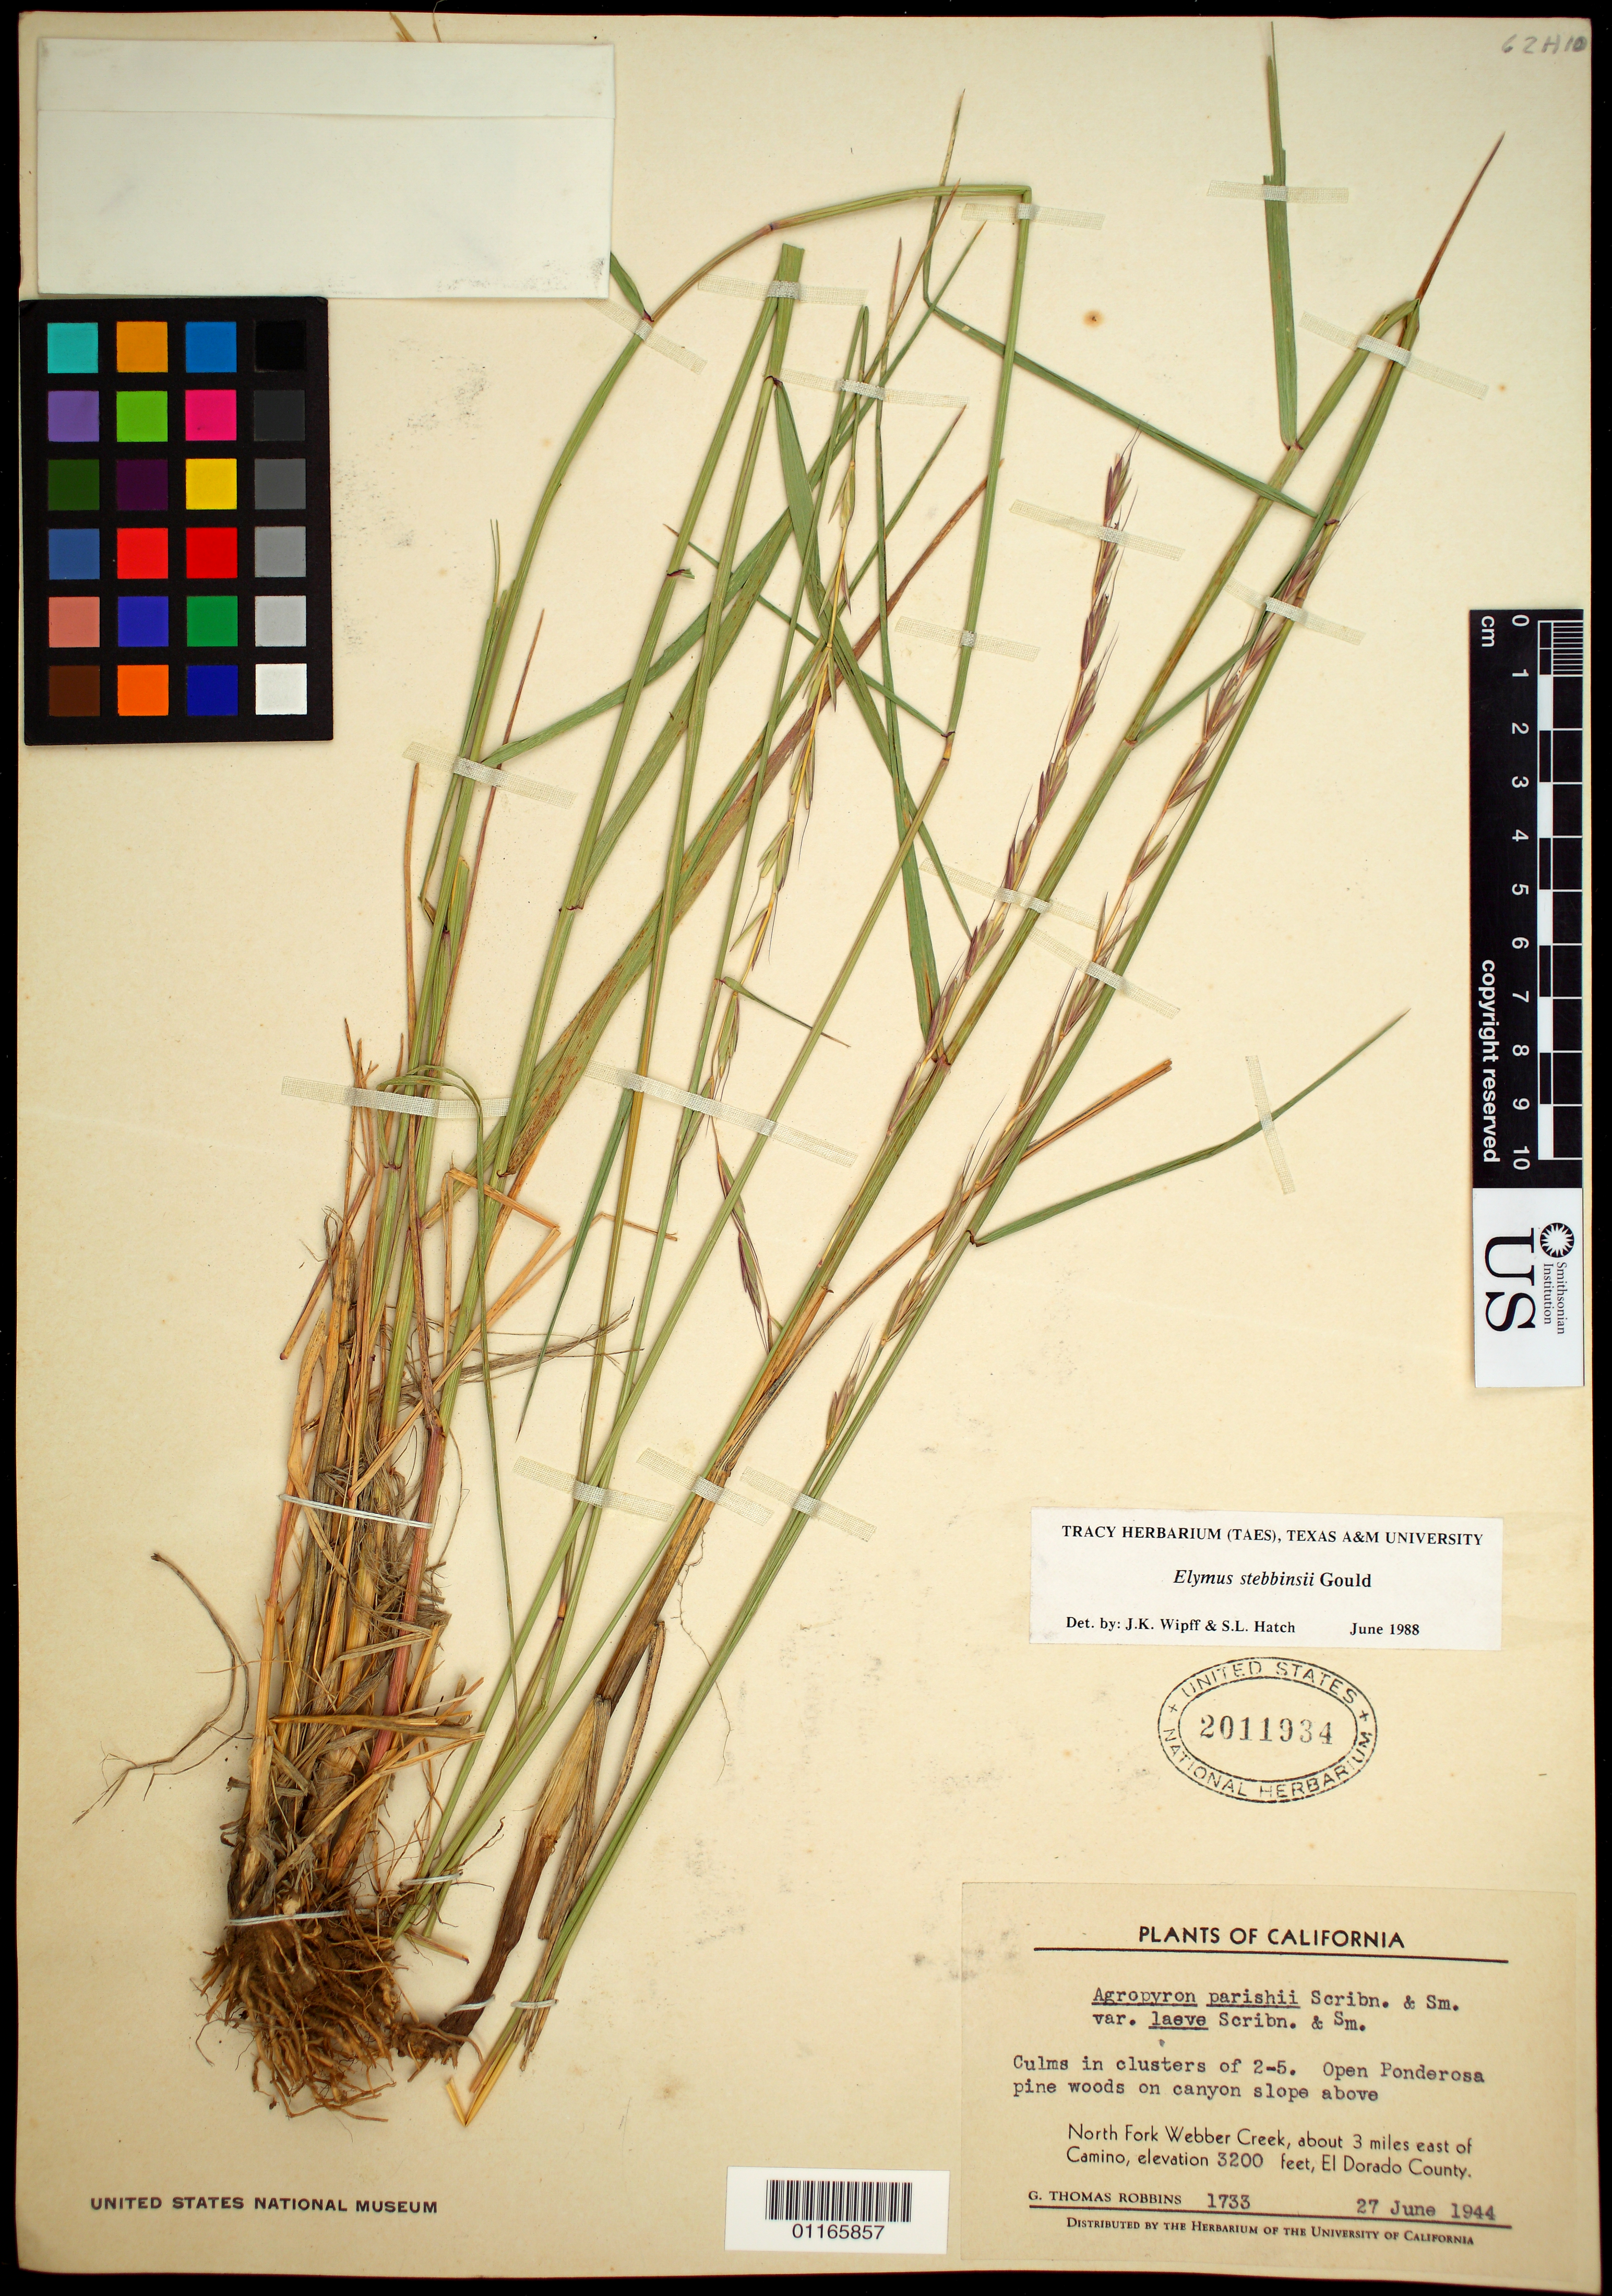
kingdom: Plantae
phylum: Tracheophyta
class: Liliopsida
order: Poales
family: Poaceae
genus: Elymus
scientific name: Elymus stebbinsii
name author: Gould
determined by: Wipff, J. K.; Hatch, S. L.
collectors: G. T. Robbins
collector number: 1733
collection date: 1944-06-27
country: United States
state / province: California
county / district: El Dorado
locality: North Fork Webber Creek, about 3 miles east of Camino.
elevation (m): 975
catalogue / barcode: US 2011934